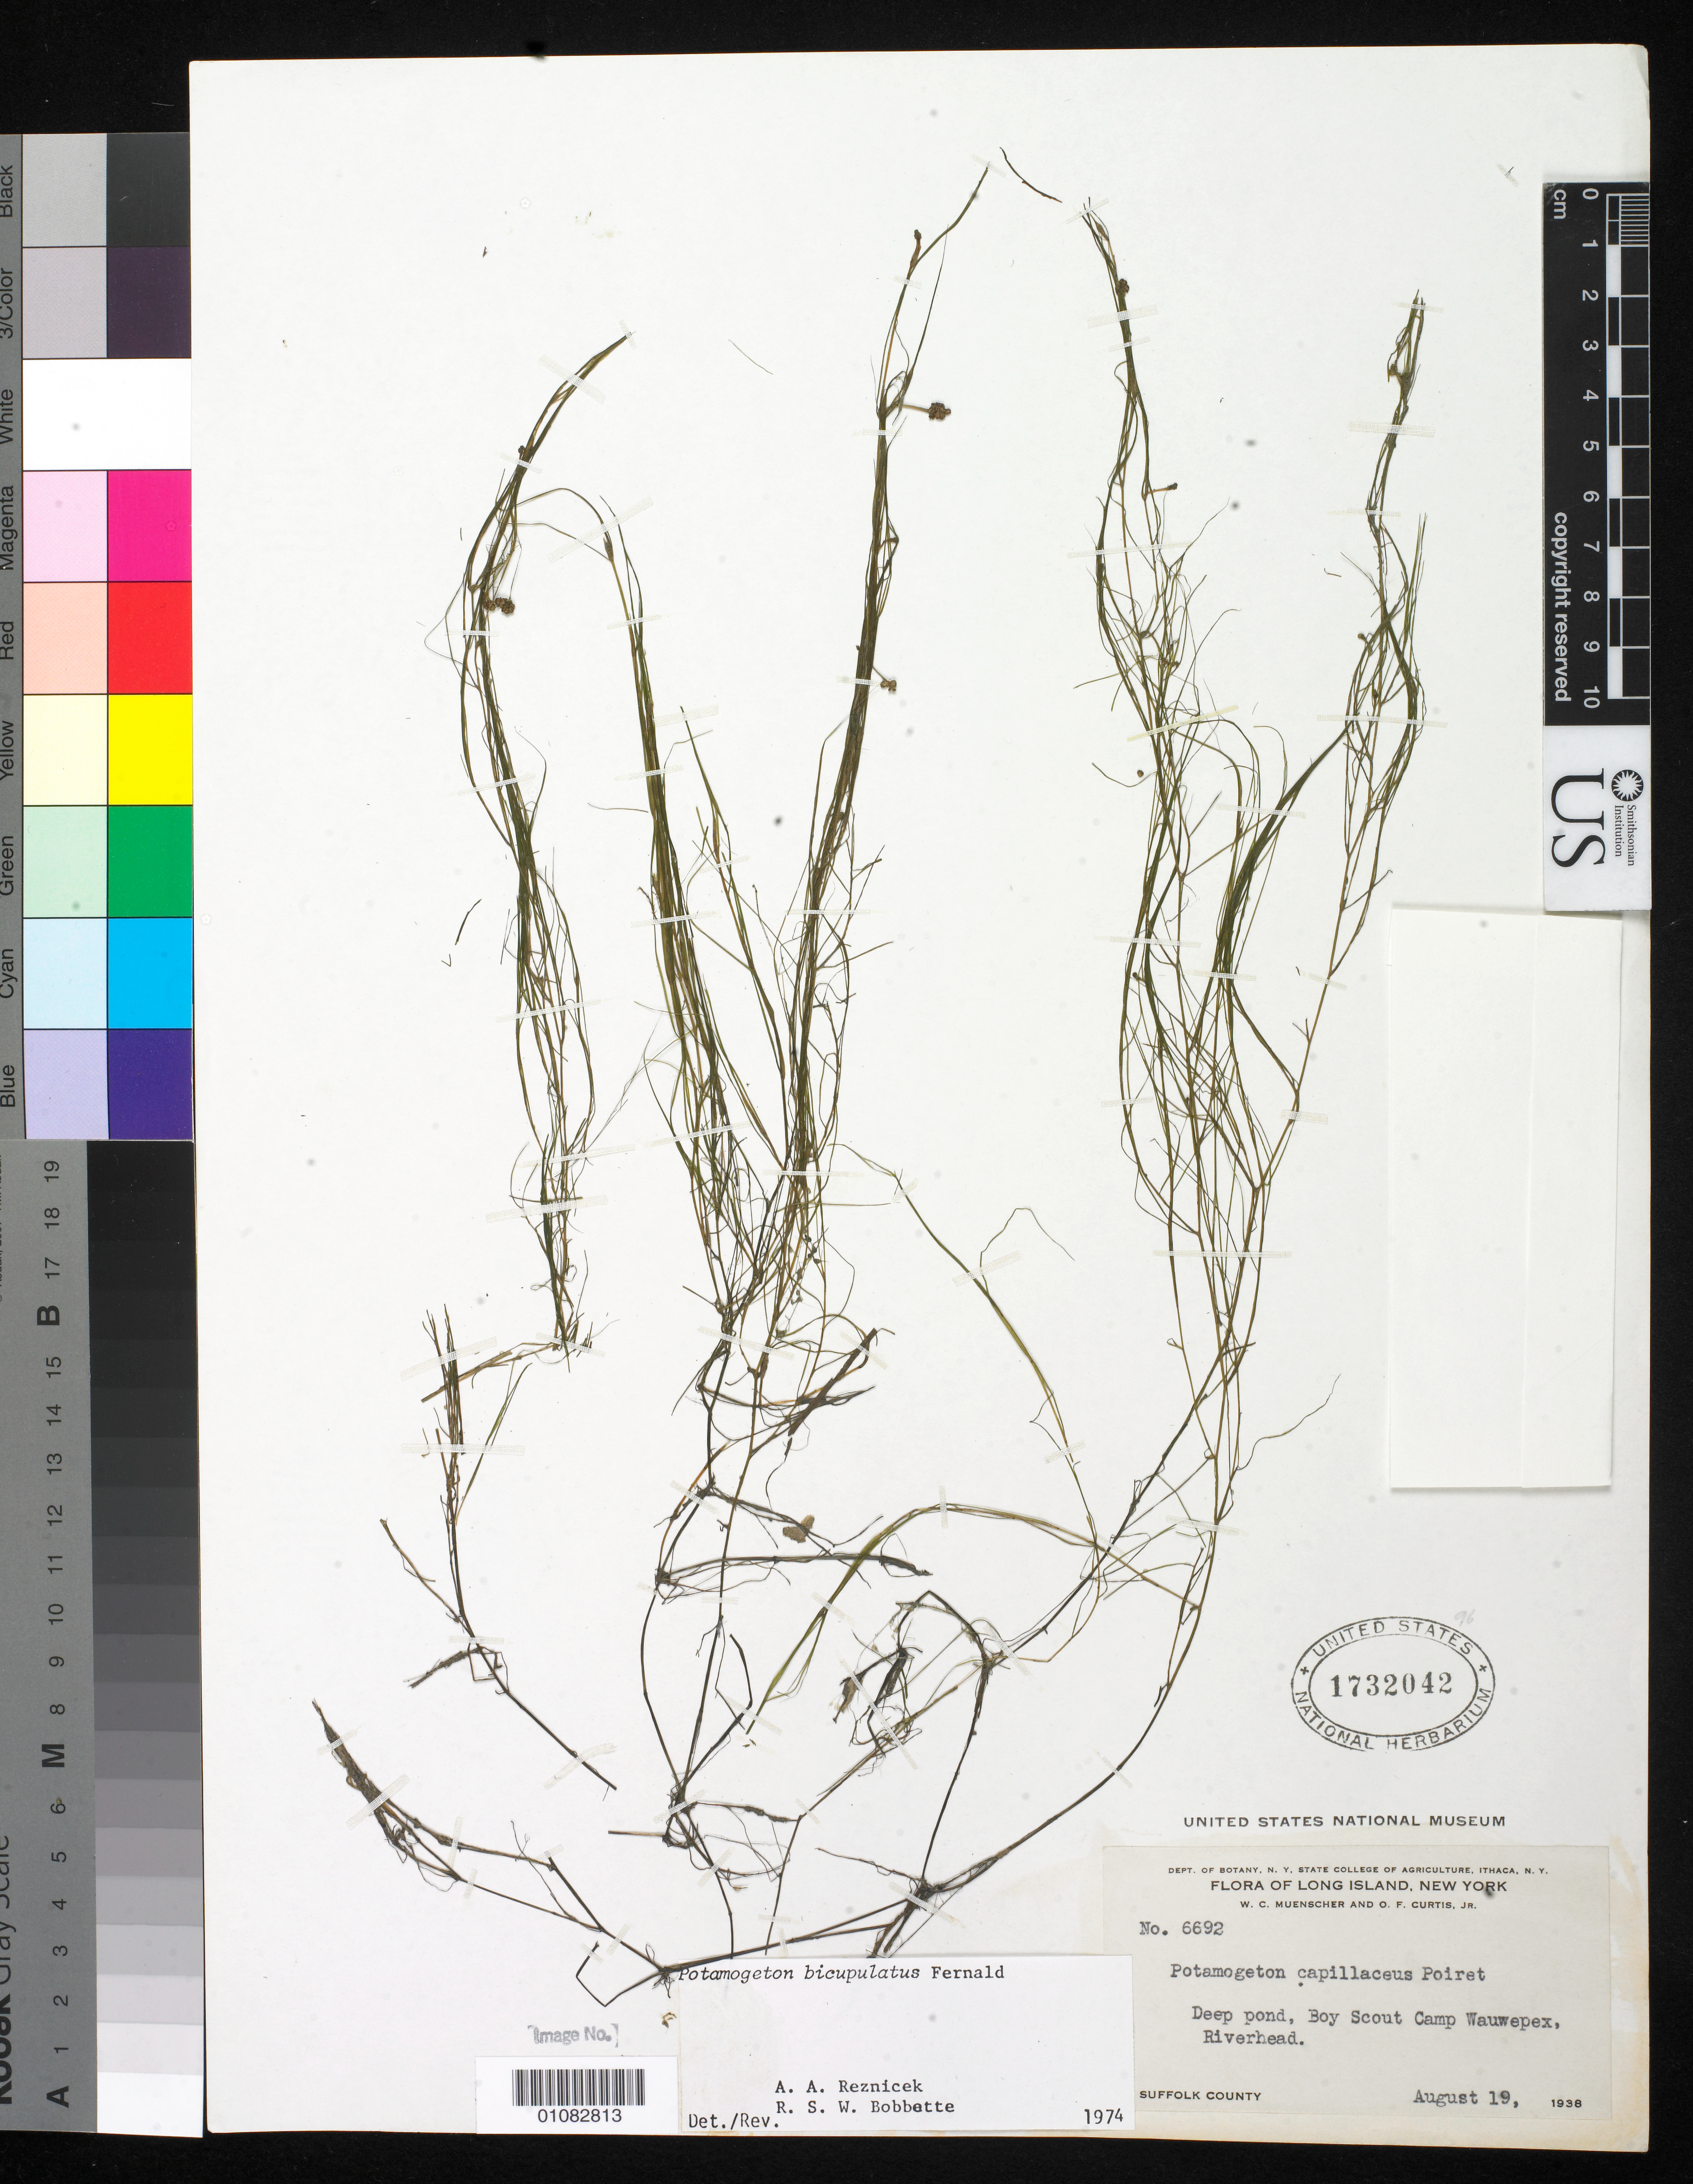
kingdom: Plantae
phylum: Tracheophyta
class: Liliopsida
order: Alismatales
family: Potamogetonaceae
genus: Potamogeton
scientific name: Potamogeton bicupulatus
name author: Fernald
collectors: W. Muenscher & O. Curtis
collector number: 6692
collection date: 1938-08-19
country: United States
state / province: New York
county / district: Suffolk County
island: Long Island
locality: Riverhead, Boy Scout Camp Wauwepex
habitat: Deep pond.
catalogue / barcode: US 1732042